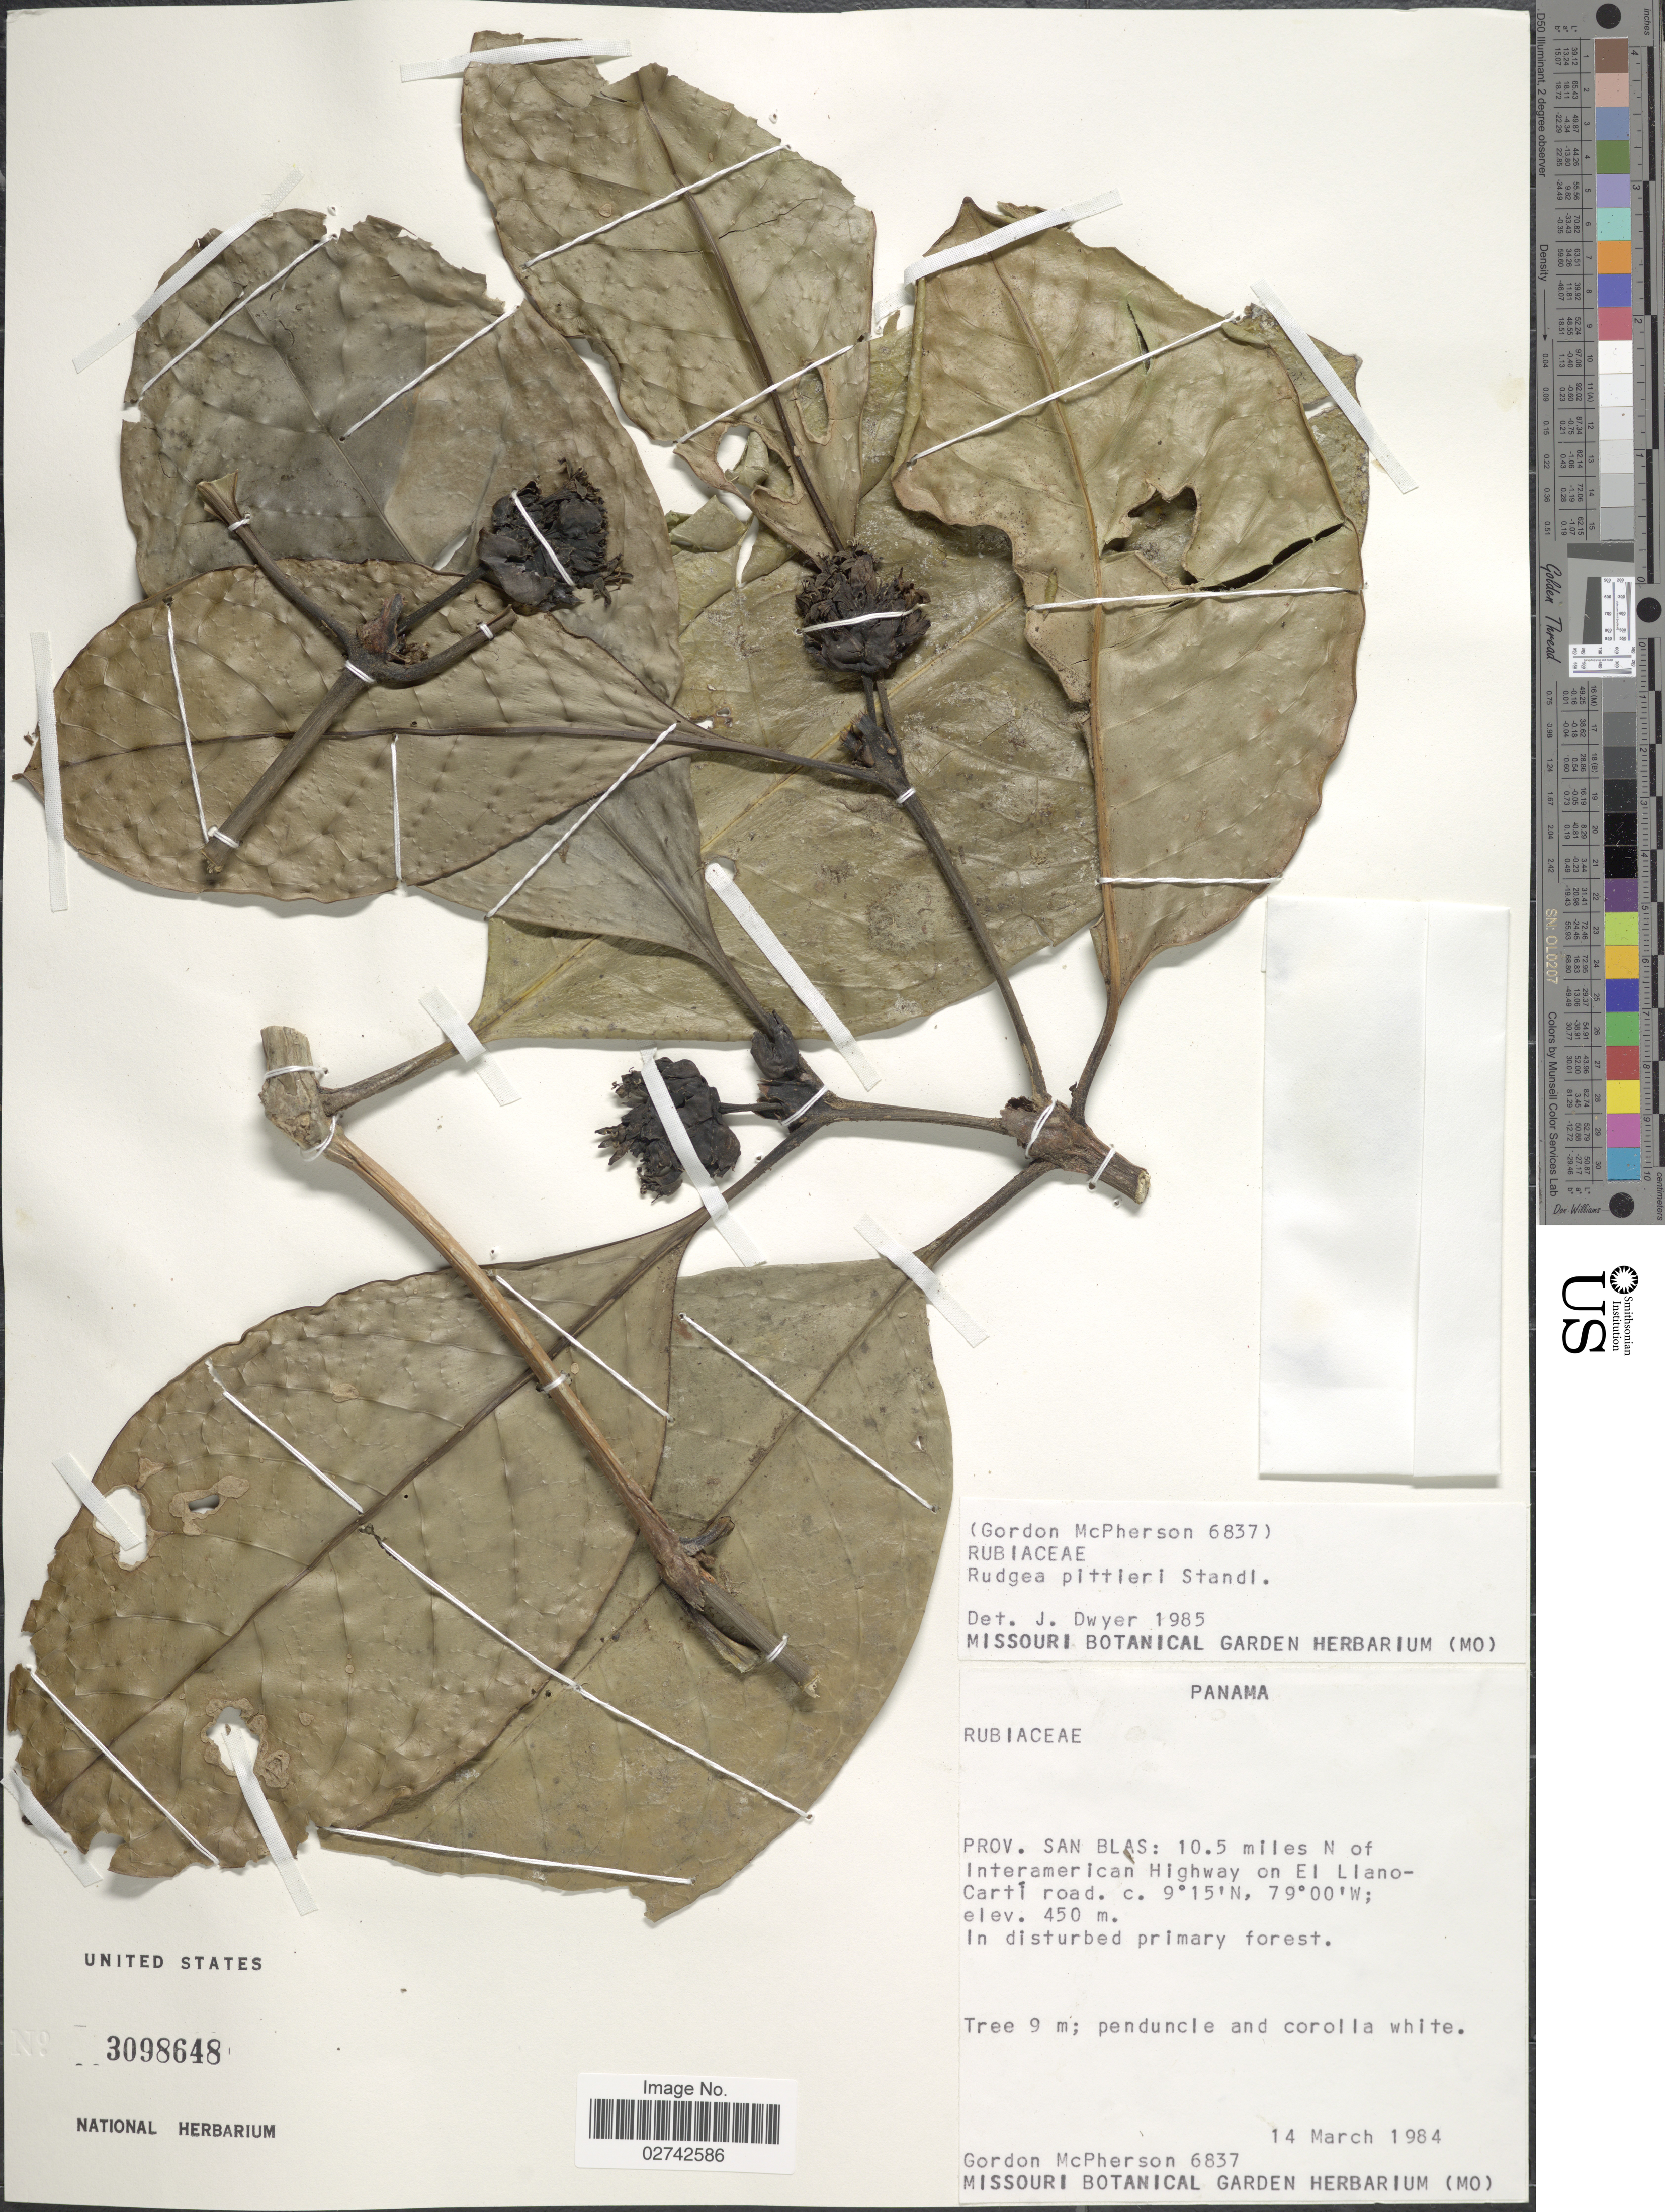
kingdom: Plantae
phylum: Tracheophyta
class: Magnoliopsida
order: Gentianales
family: Rubiaceae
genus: Rudgea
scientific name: Rudgea pittieri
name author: Standl.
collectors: G. McPherson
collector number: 6837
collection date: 1984-03-14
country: Panama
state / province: Kuna Yala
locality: Prov. San Blas: 10.5 miles N of Interamerican Highway on El Llano Carti road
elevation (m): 450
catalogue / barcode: US 3098648